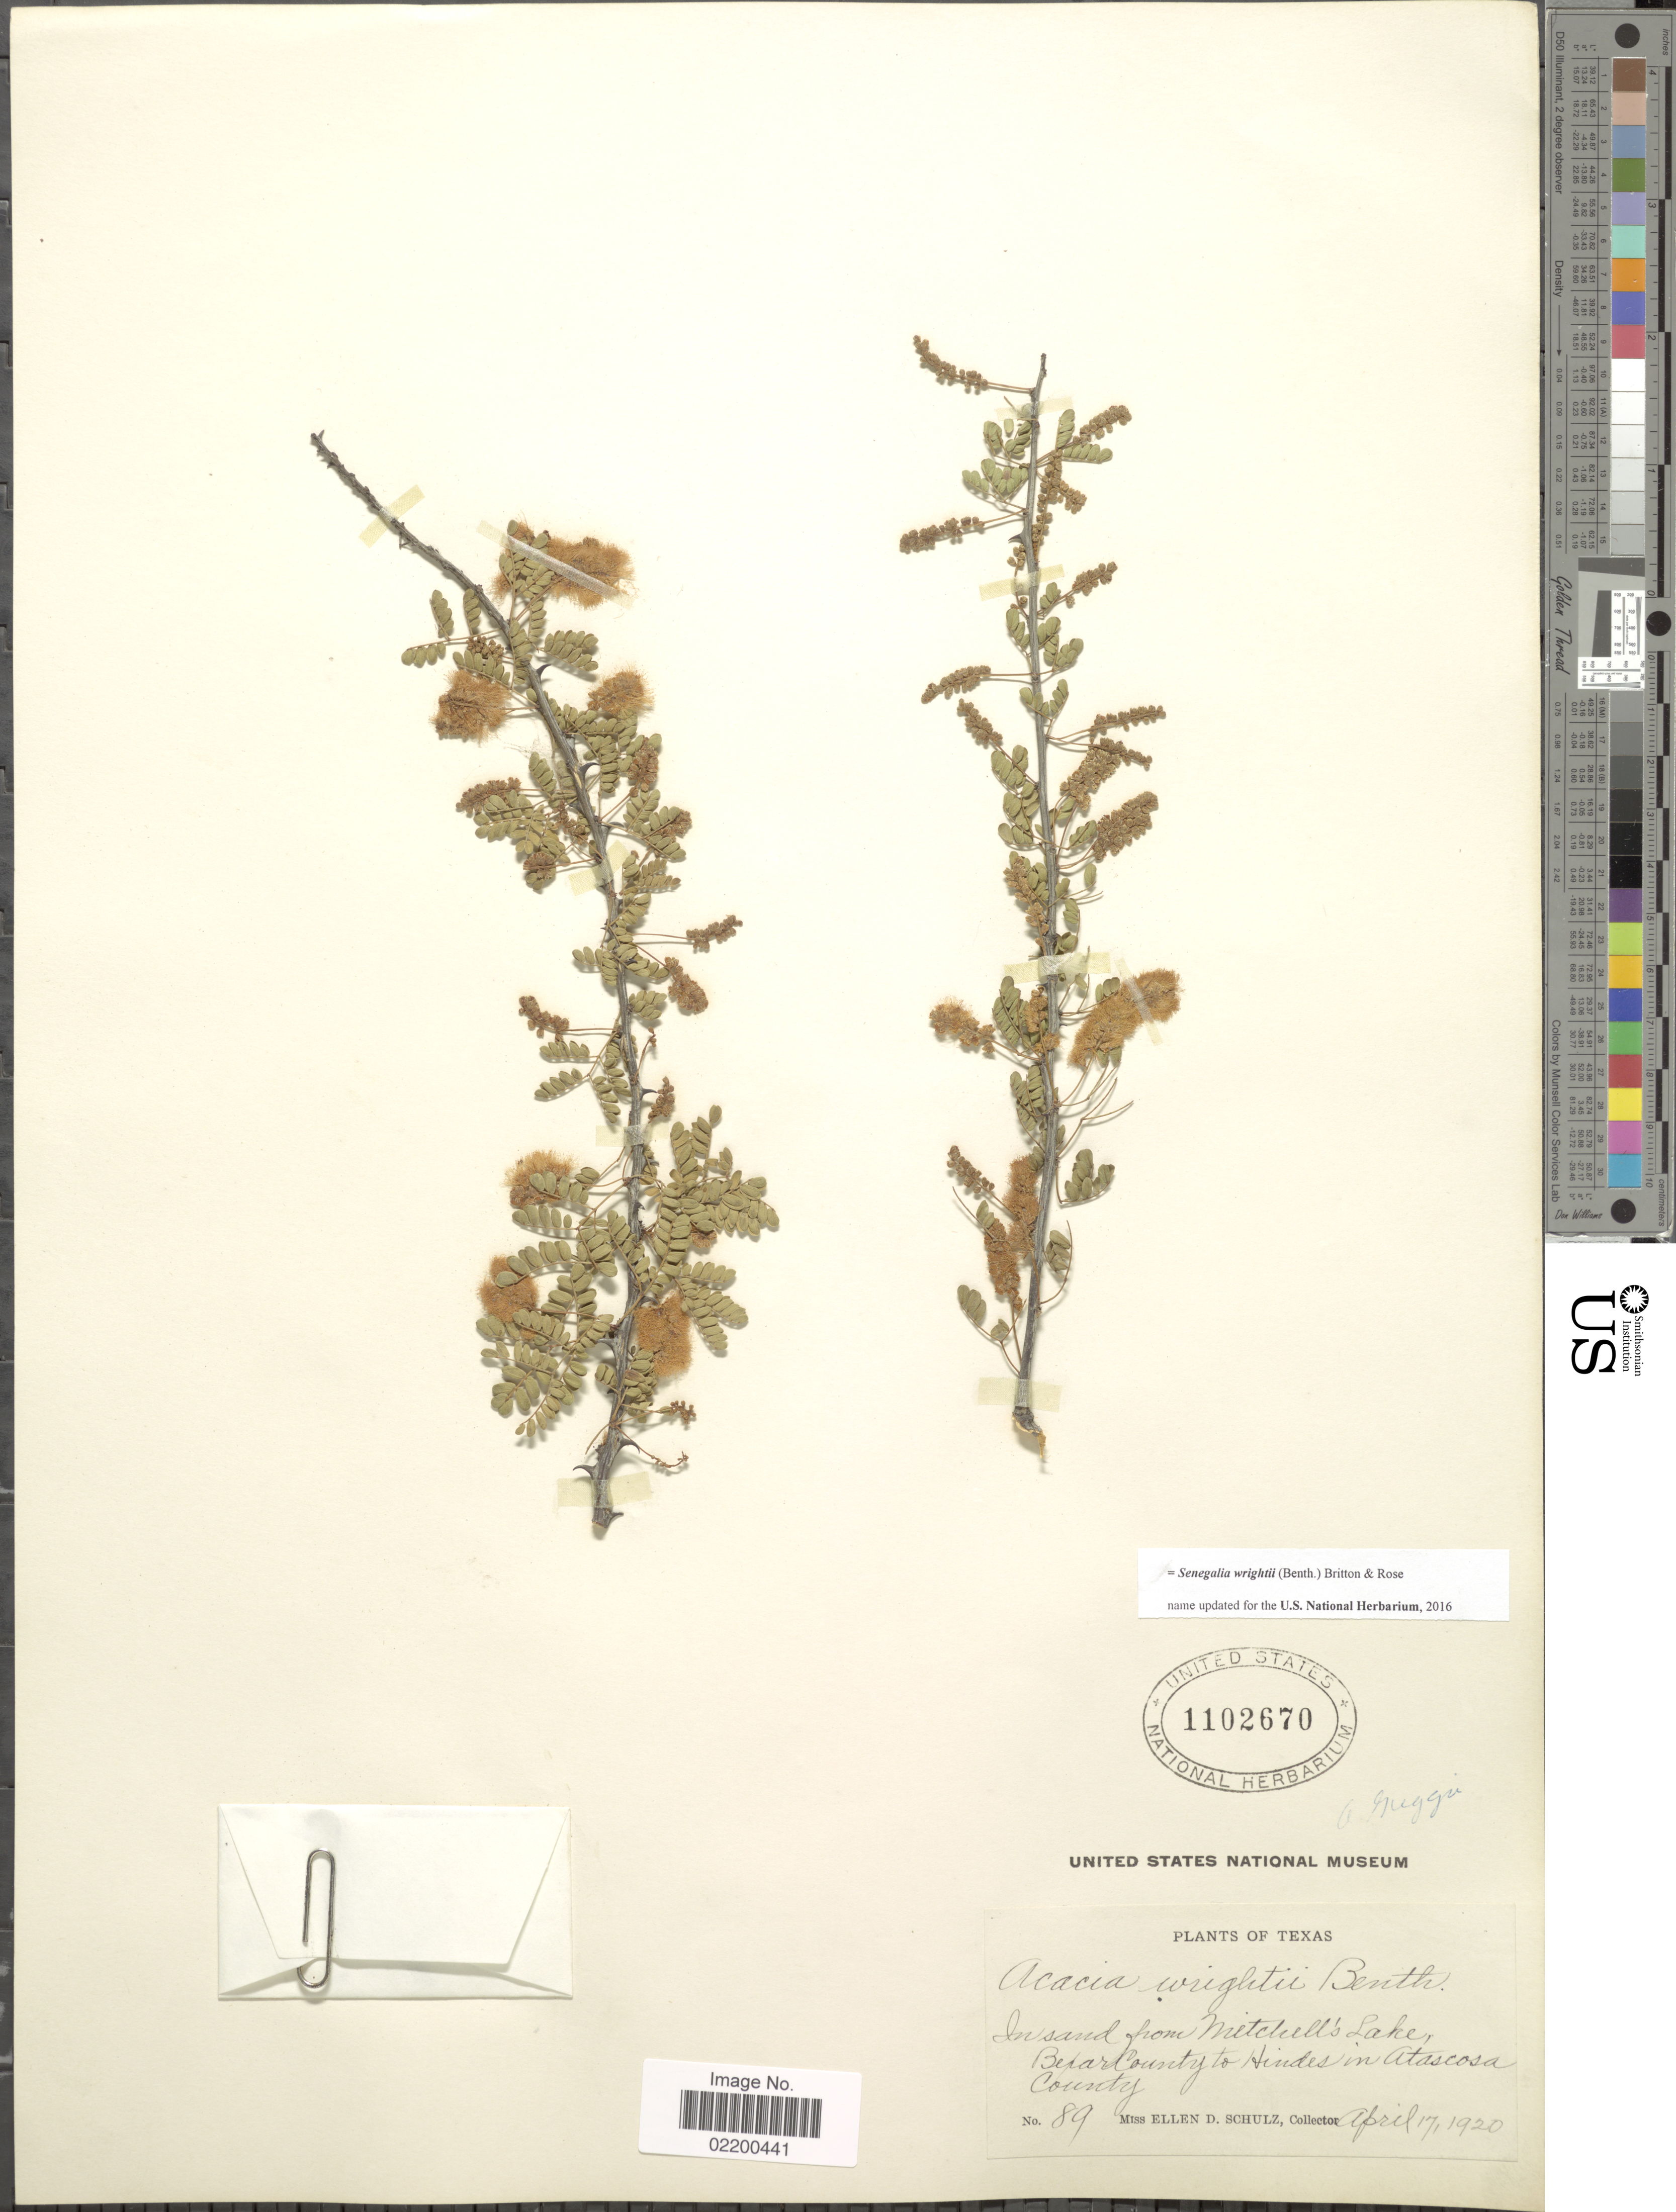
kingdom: Plantae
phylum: Tracheophyta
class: Magnoliopsida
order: Fabales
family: Fabaceae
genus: Senegalia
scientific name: Senegalia wrightii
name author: (Benth.) Britton & Rose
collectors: E. D. Schulz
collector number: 89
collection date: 1920-04-17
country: United States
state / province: Texas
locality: In sand from Mitchell's Lake, Bepar County to HIndes in Atascosa County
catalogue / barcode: US 1102670